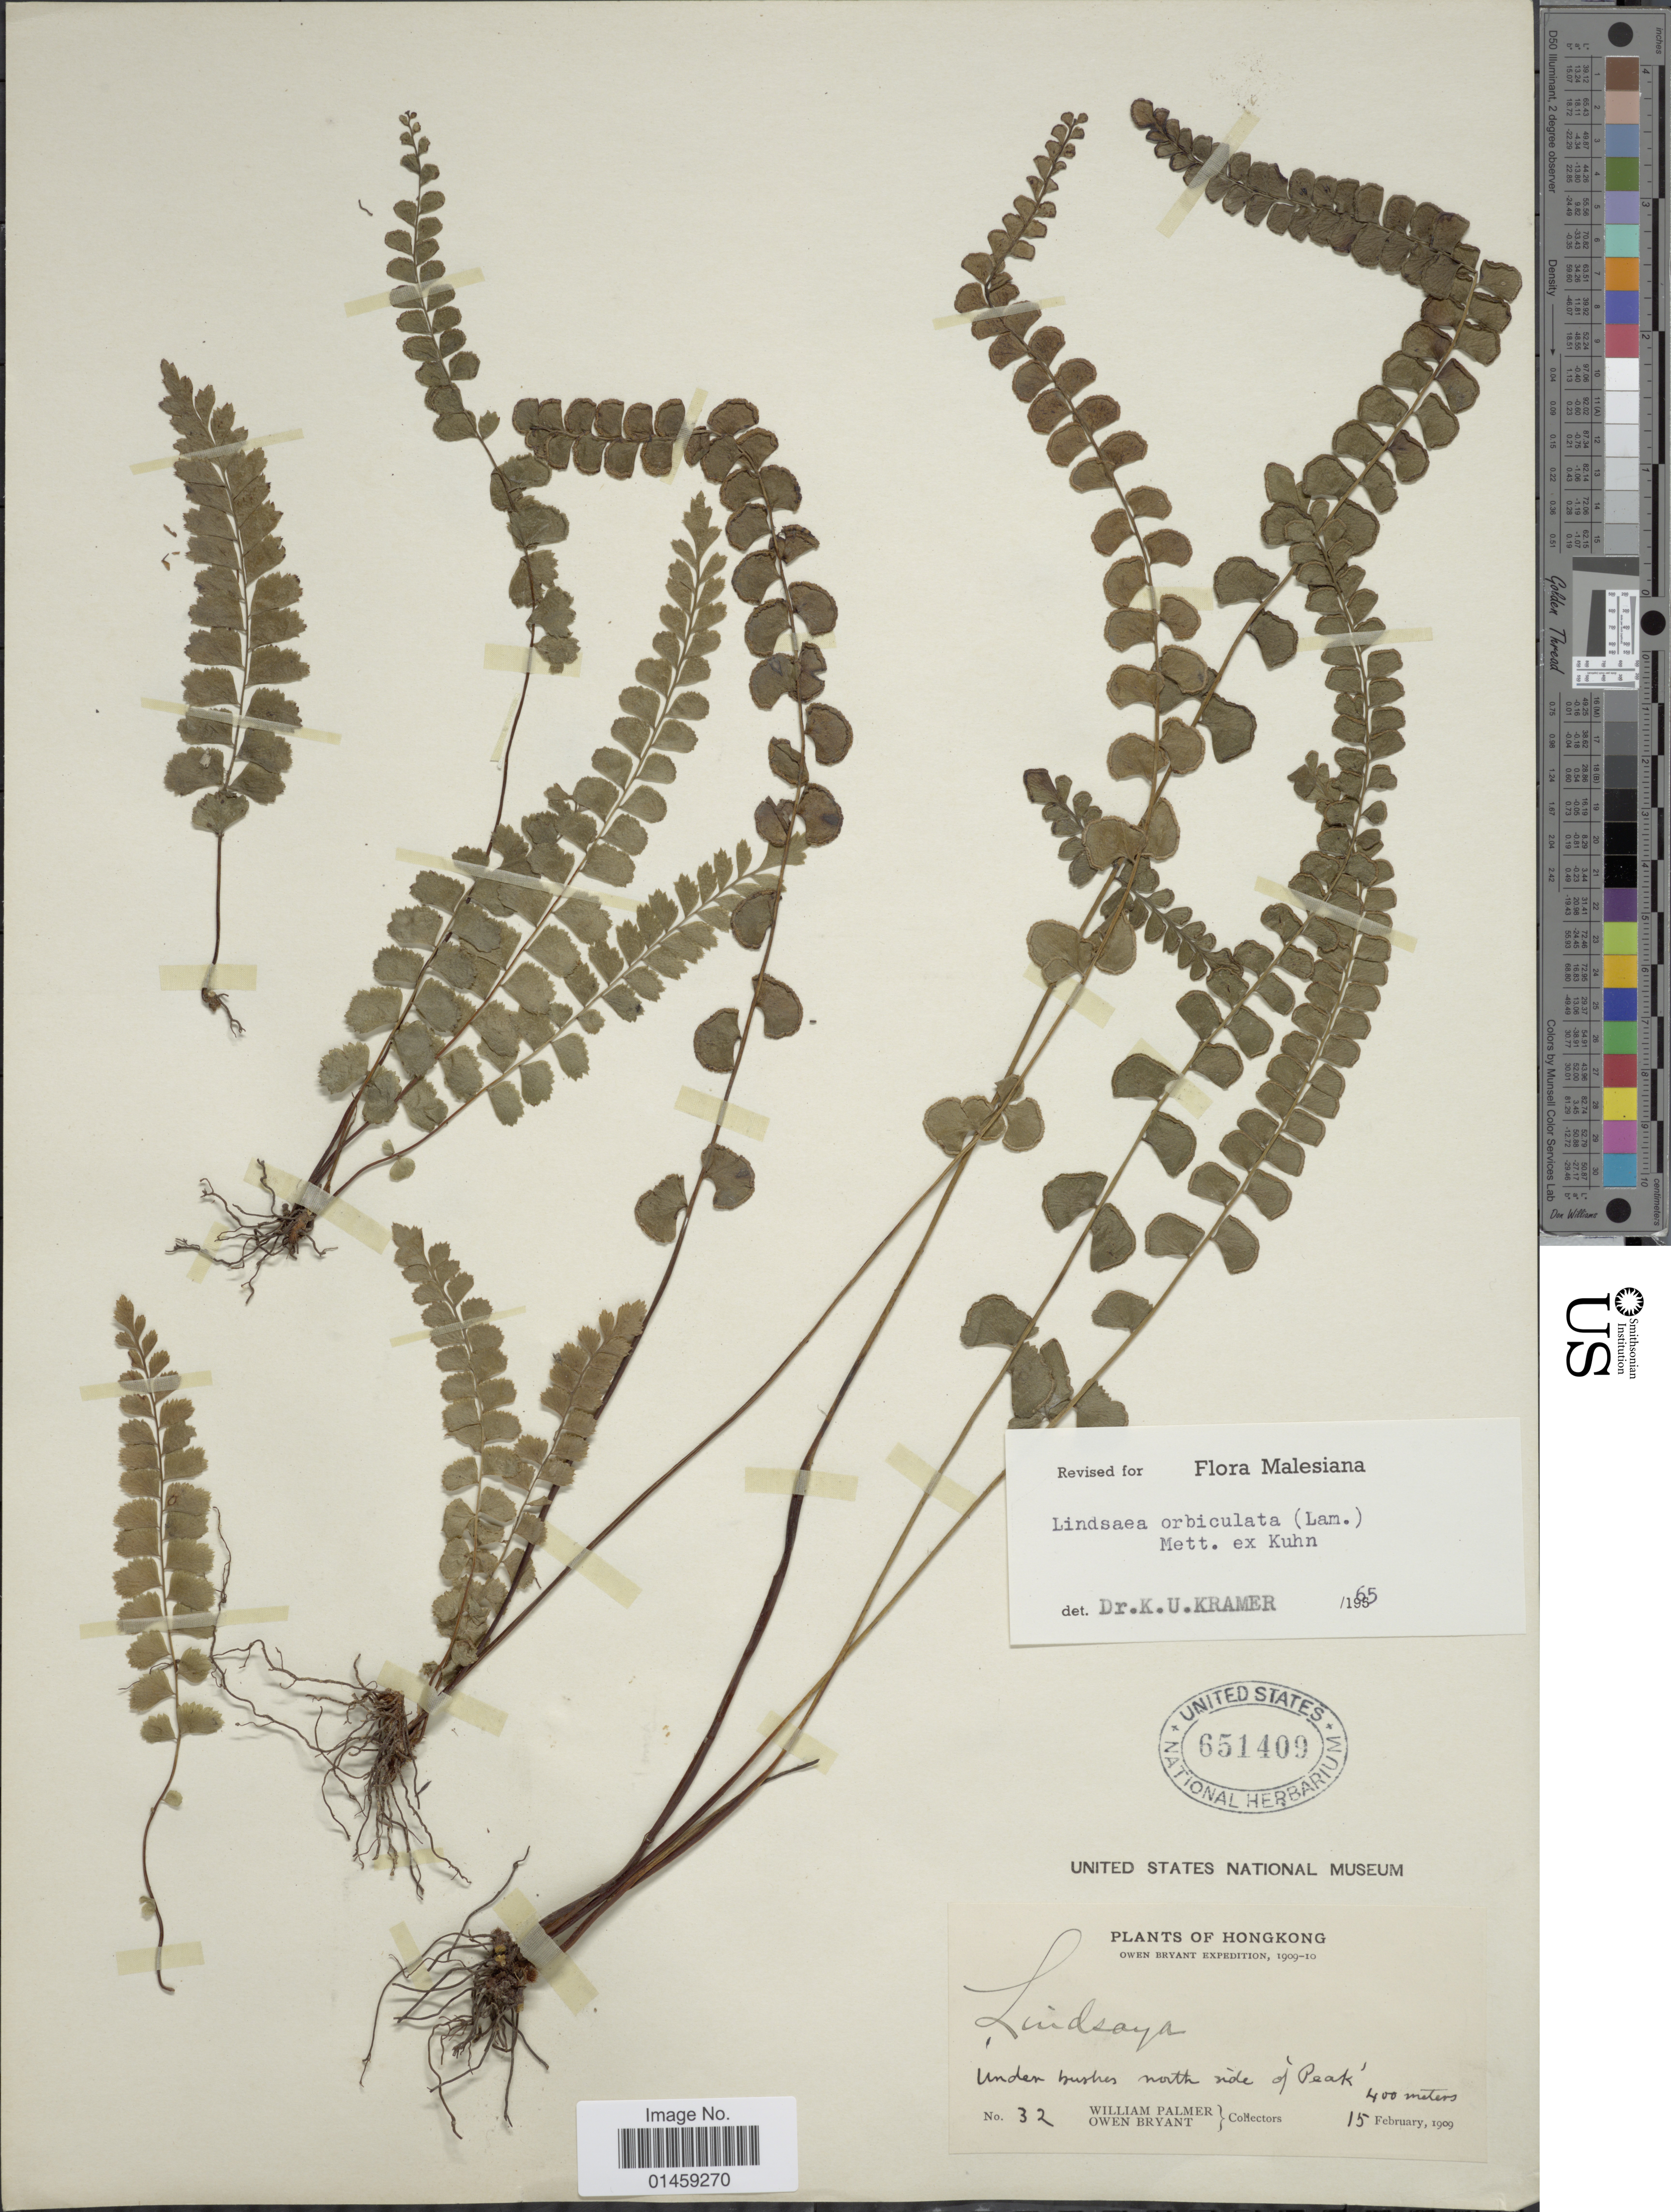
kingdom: Plantae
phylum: Tracheophyta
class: Polypodiopsida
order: Polypodiales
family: Lindsaeaceae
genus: Lindsaea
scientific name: Lindsaea orbiculata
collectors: W. Palmer & O. Bryant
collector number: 32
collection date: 1909-02-15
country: China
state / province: Hong Kong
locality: Under bushes north side of 'Peak'.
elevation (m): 400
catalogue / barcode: US 651409